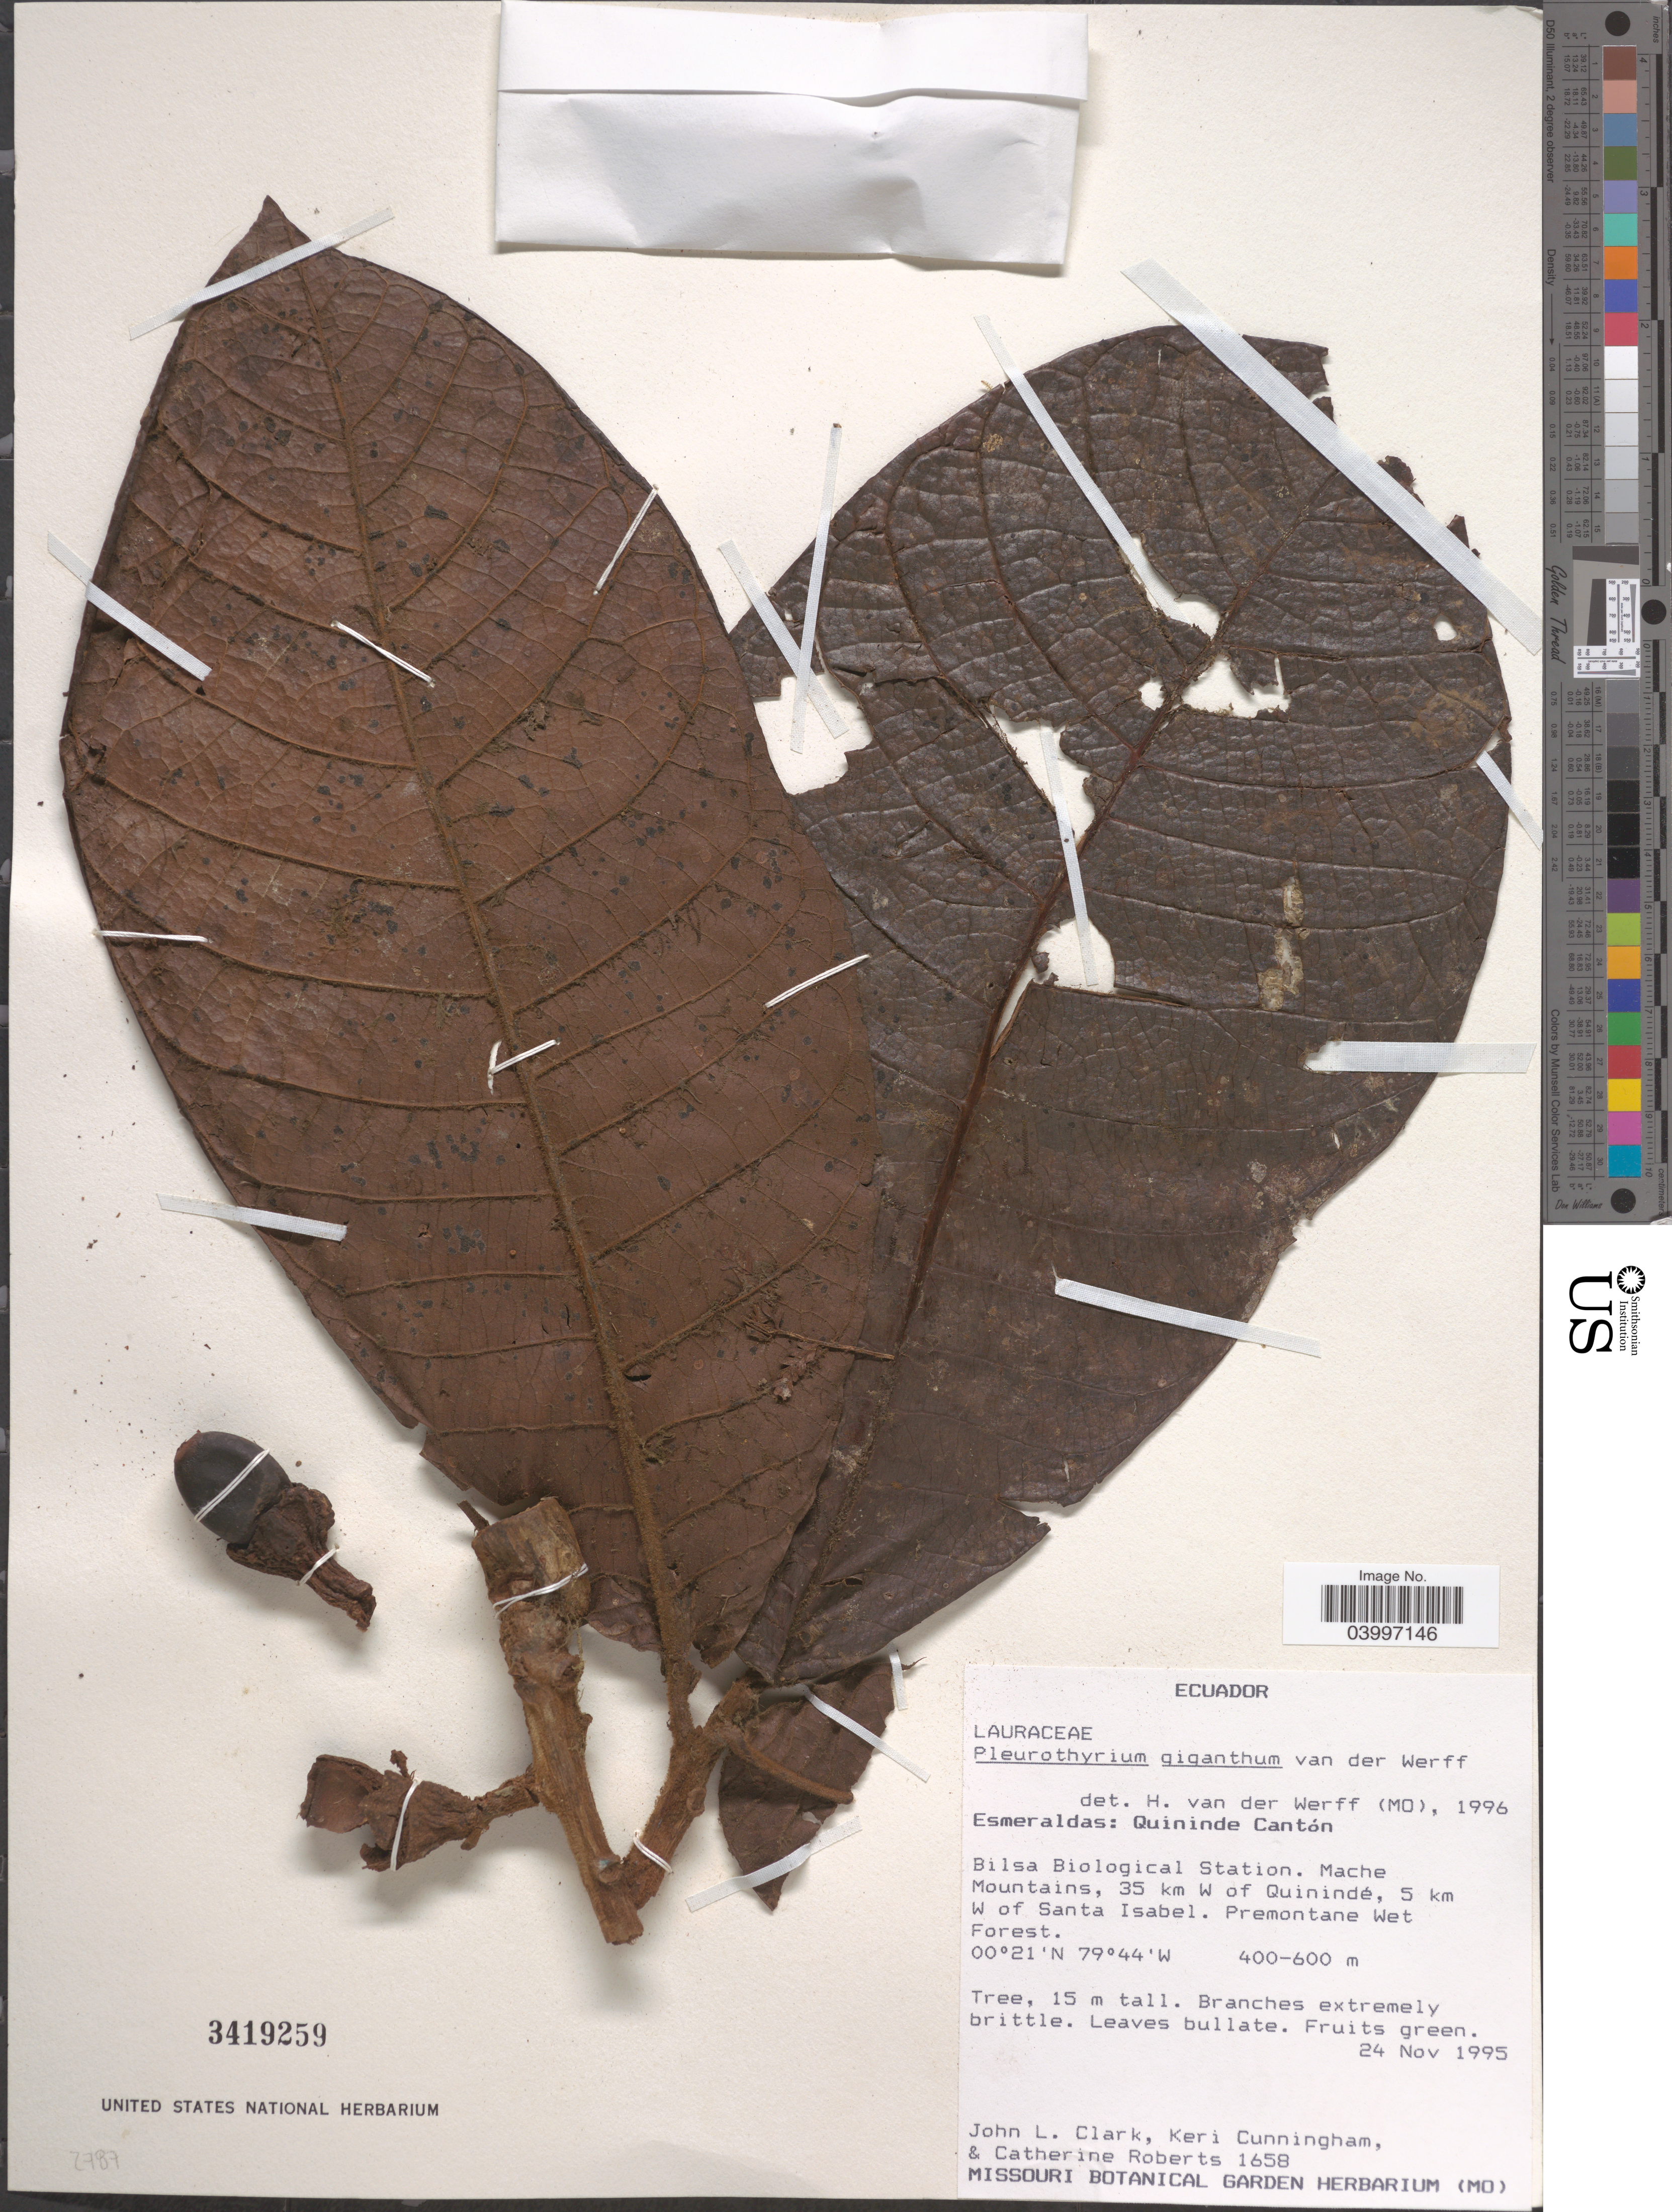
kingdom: Plantae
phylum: Tracheophyta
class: Magnoliopsida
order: Laurales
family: Lauraceae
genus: Pleurothyrium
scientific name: Pleurothyrium giganthum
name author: van der Werff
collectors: J. L. Clark, K. Cunningham & C. Roberts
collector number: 1658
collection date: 1995-11-24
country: Ecuador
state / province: Esmeraldas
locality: Quininde Cantón. Bilsa Biological Station. Mache Mountains. 35 km W of Quinindé, 5 km W of Santa Isabel.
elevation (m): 400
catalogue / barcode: US 3419259